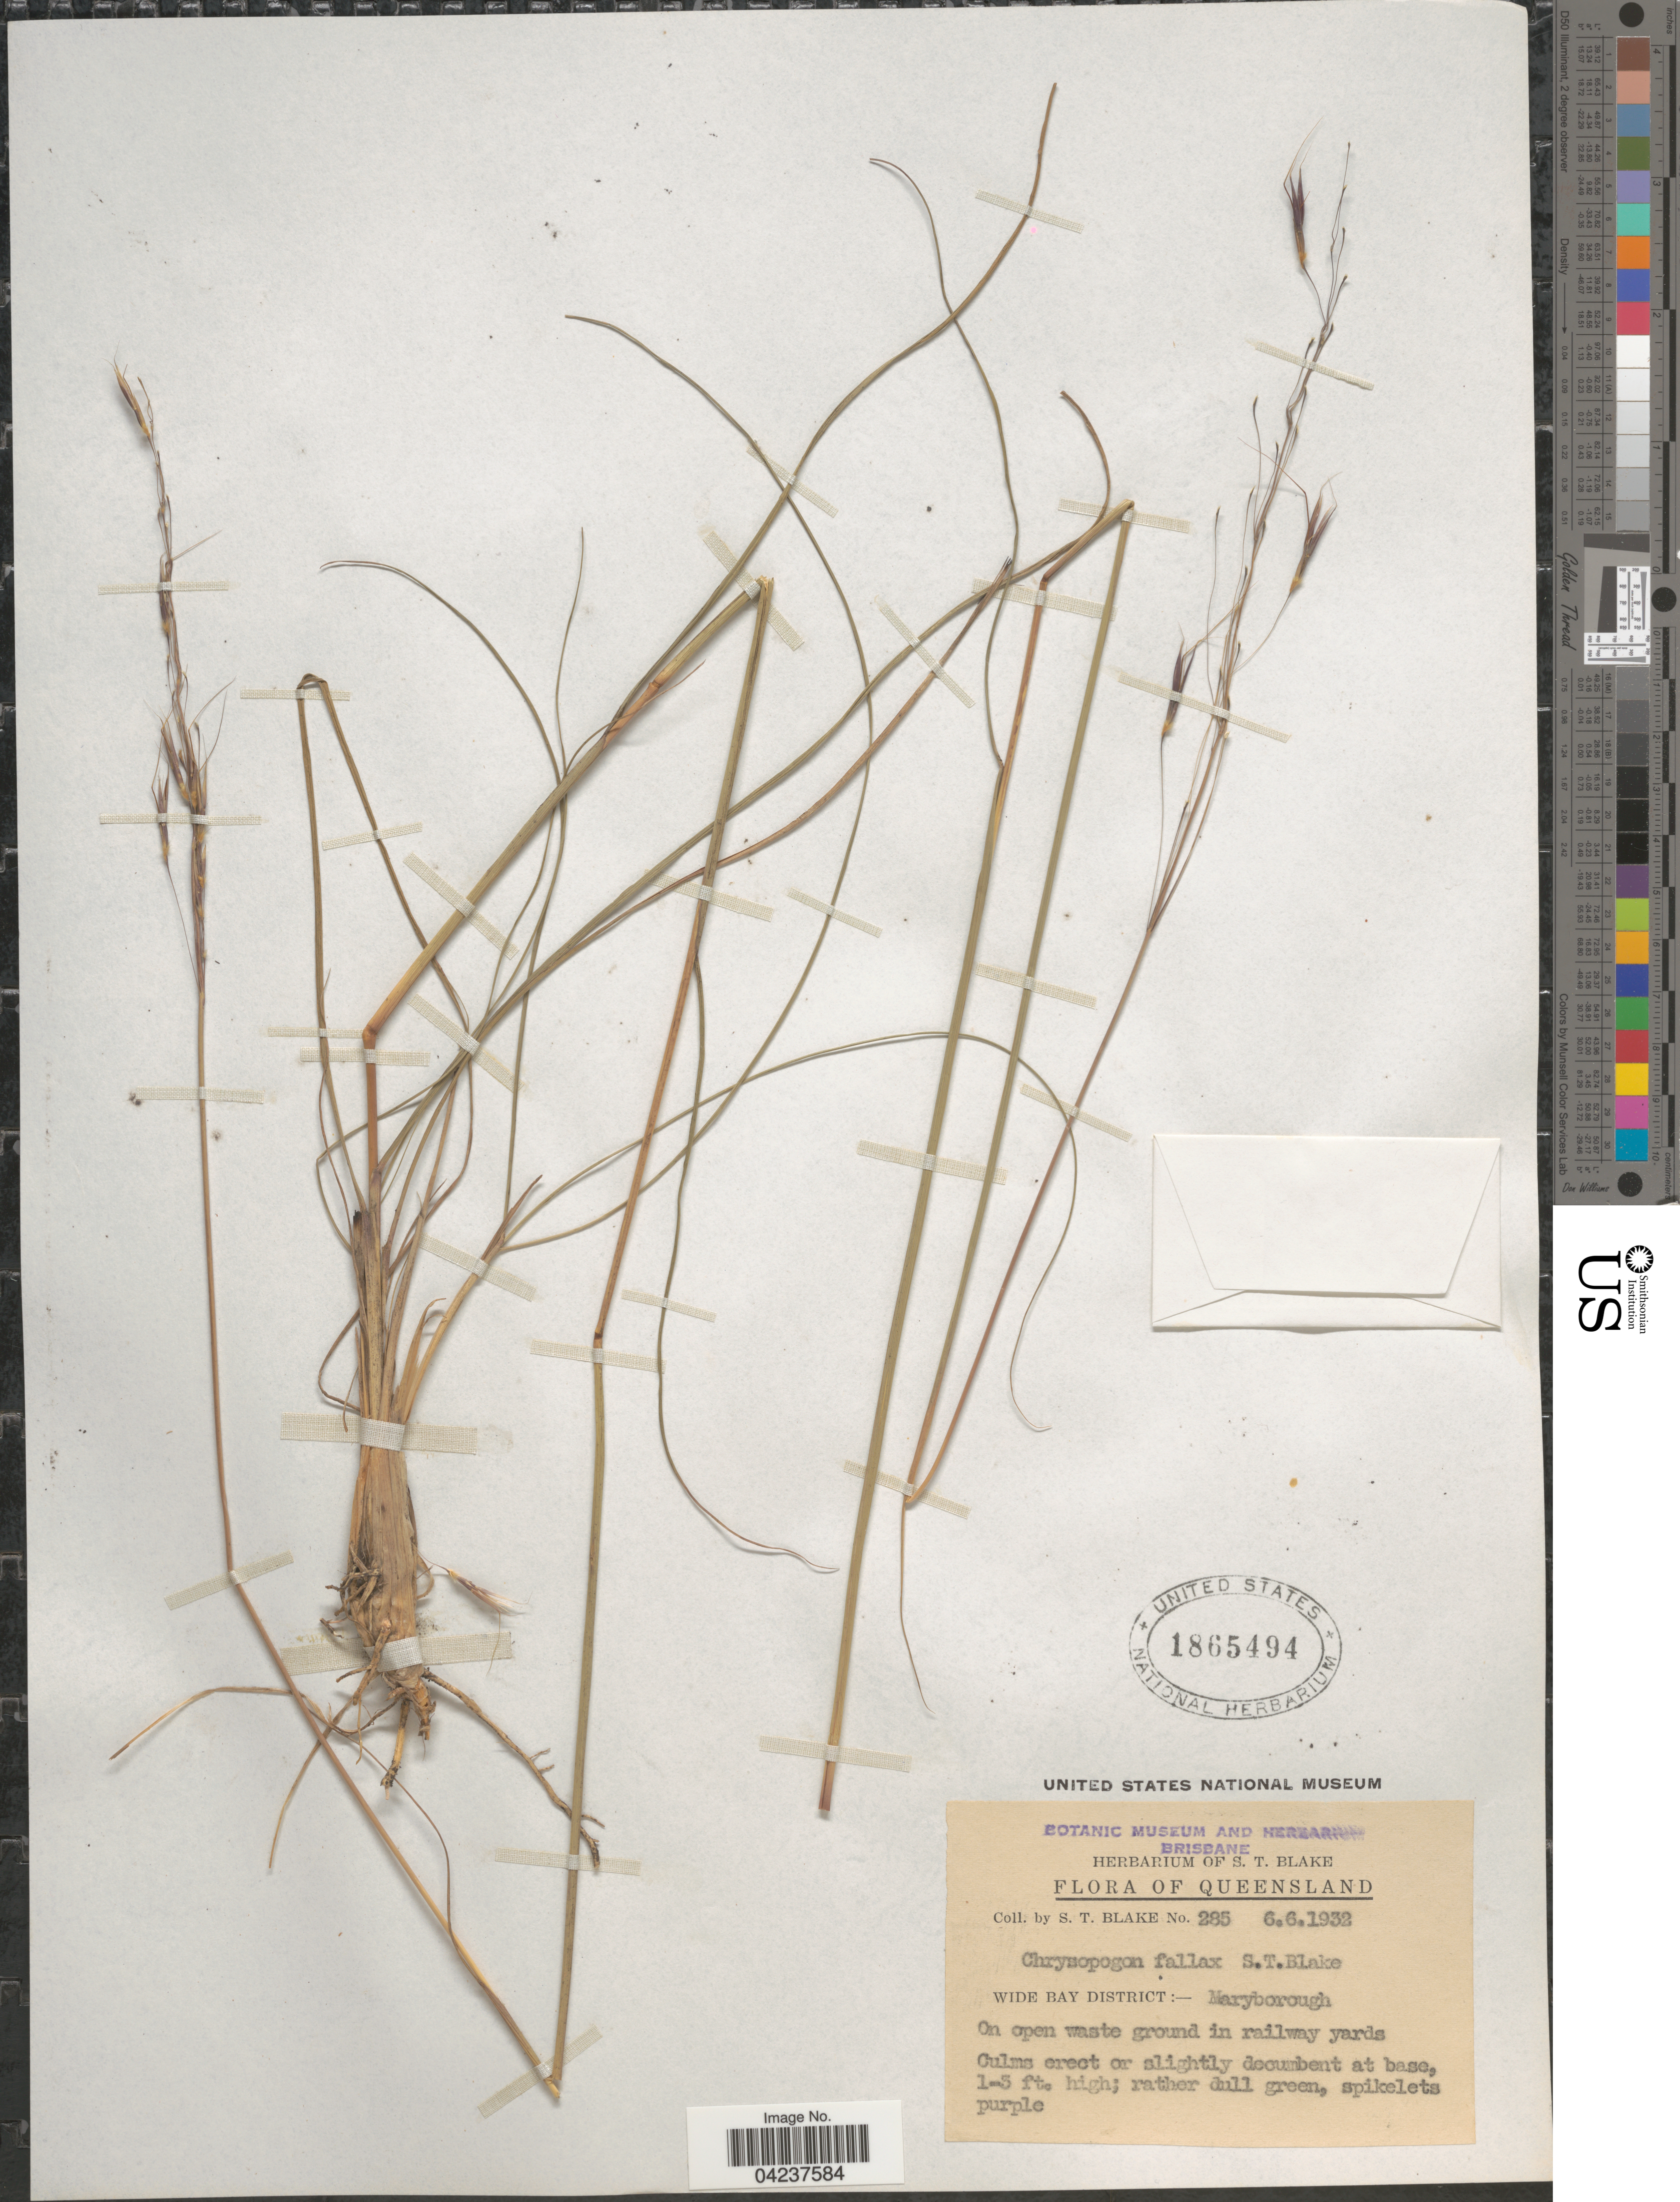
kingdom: Plantae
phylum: Tracheophyta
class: Liliopsida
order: Poales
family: Poaceae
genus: Chrysopogon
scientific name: Chrysopogon fallax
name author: S.T. Blake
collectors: S. T. Blake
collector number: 285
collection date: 1932-06-06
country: Australia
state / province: Queensland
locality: Wide Bay District:- Maryborough.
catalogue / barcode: US 1865494